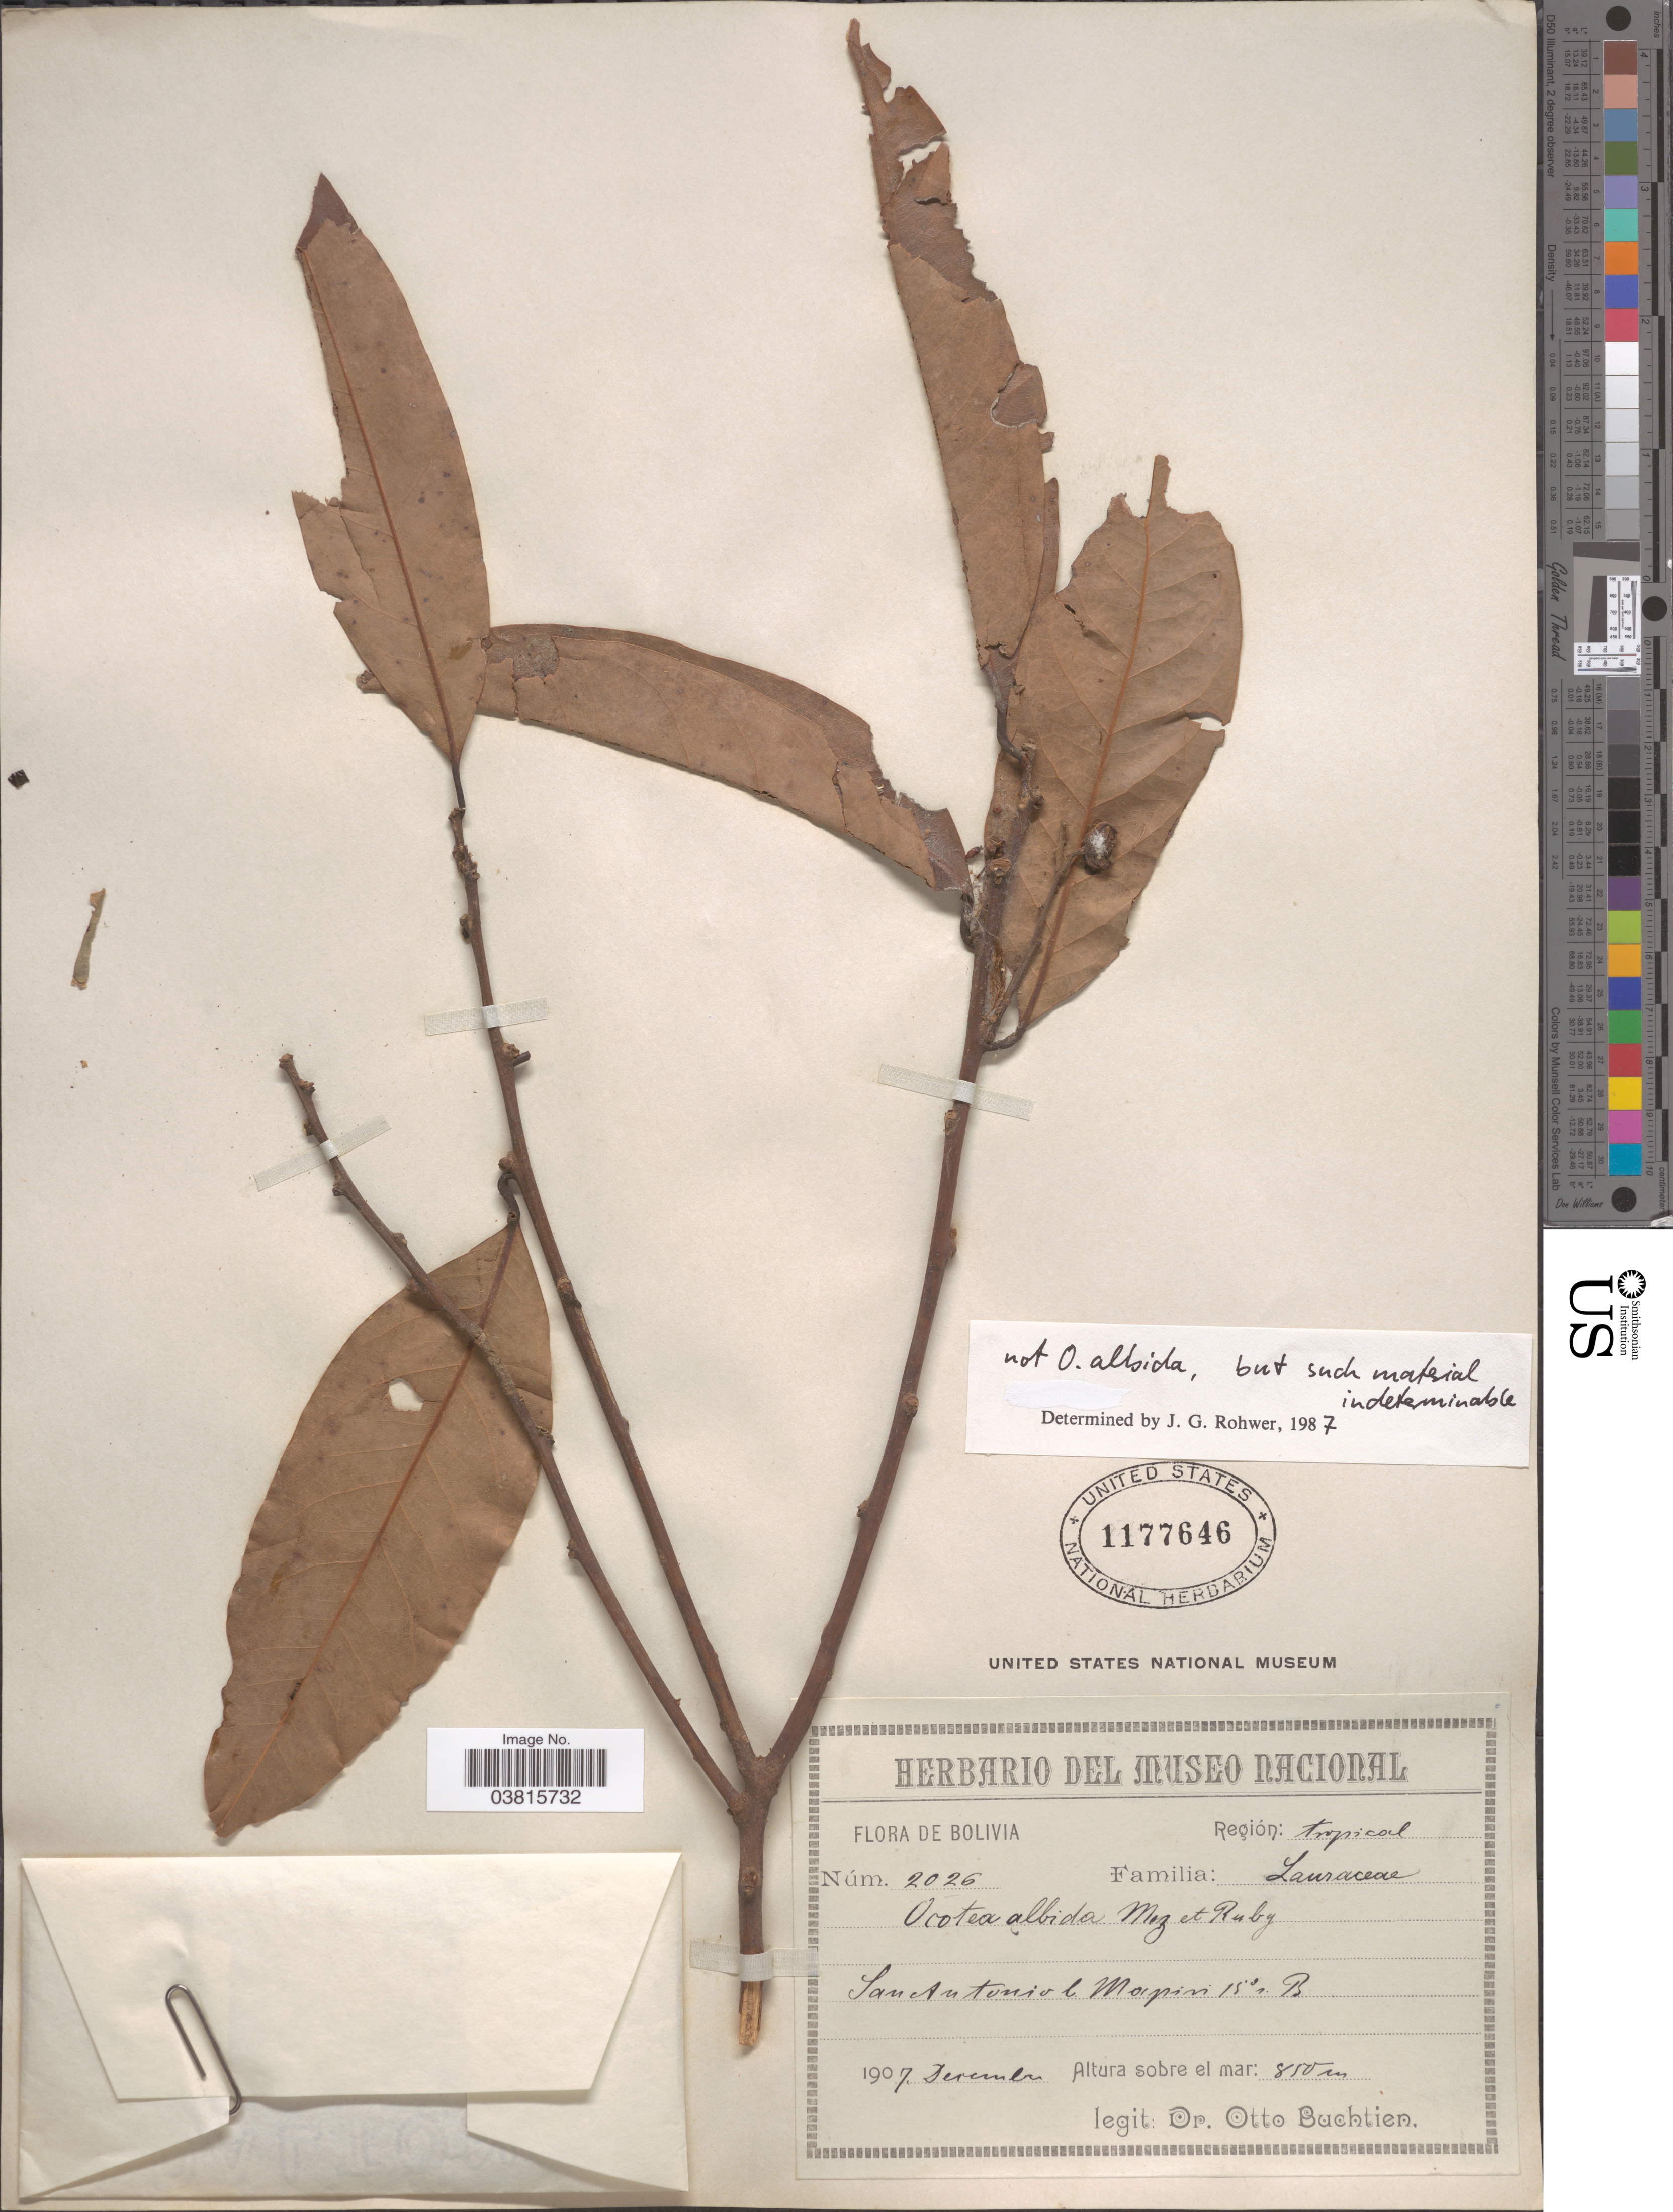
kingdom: Plantae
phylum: Tracheophyta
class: Magnoliopsida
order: Laurales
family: Lauraceae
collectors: O. Buchtien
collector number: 2026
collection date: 1907-12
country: Bolivia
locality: Región: tropical. San Antonio b. Mapiri.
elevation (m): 850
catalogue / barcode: US 1177646